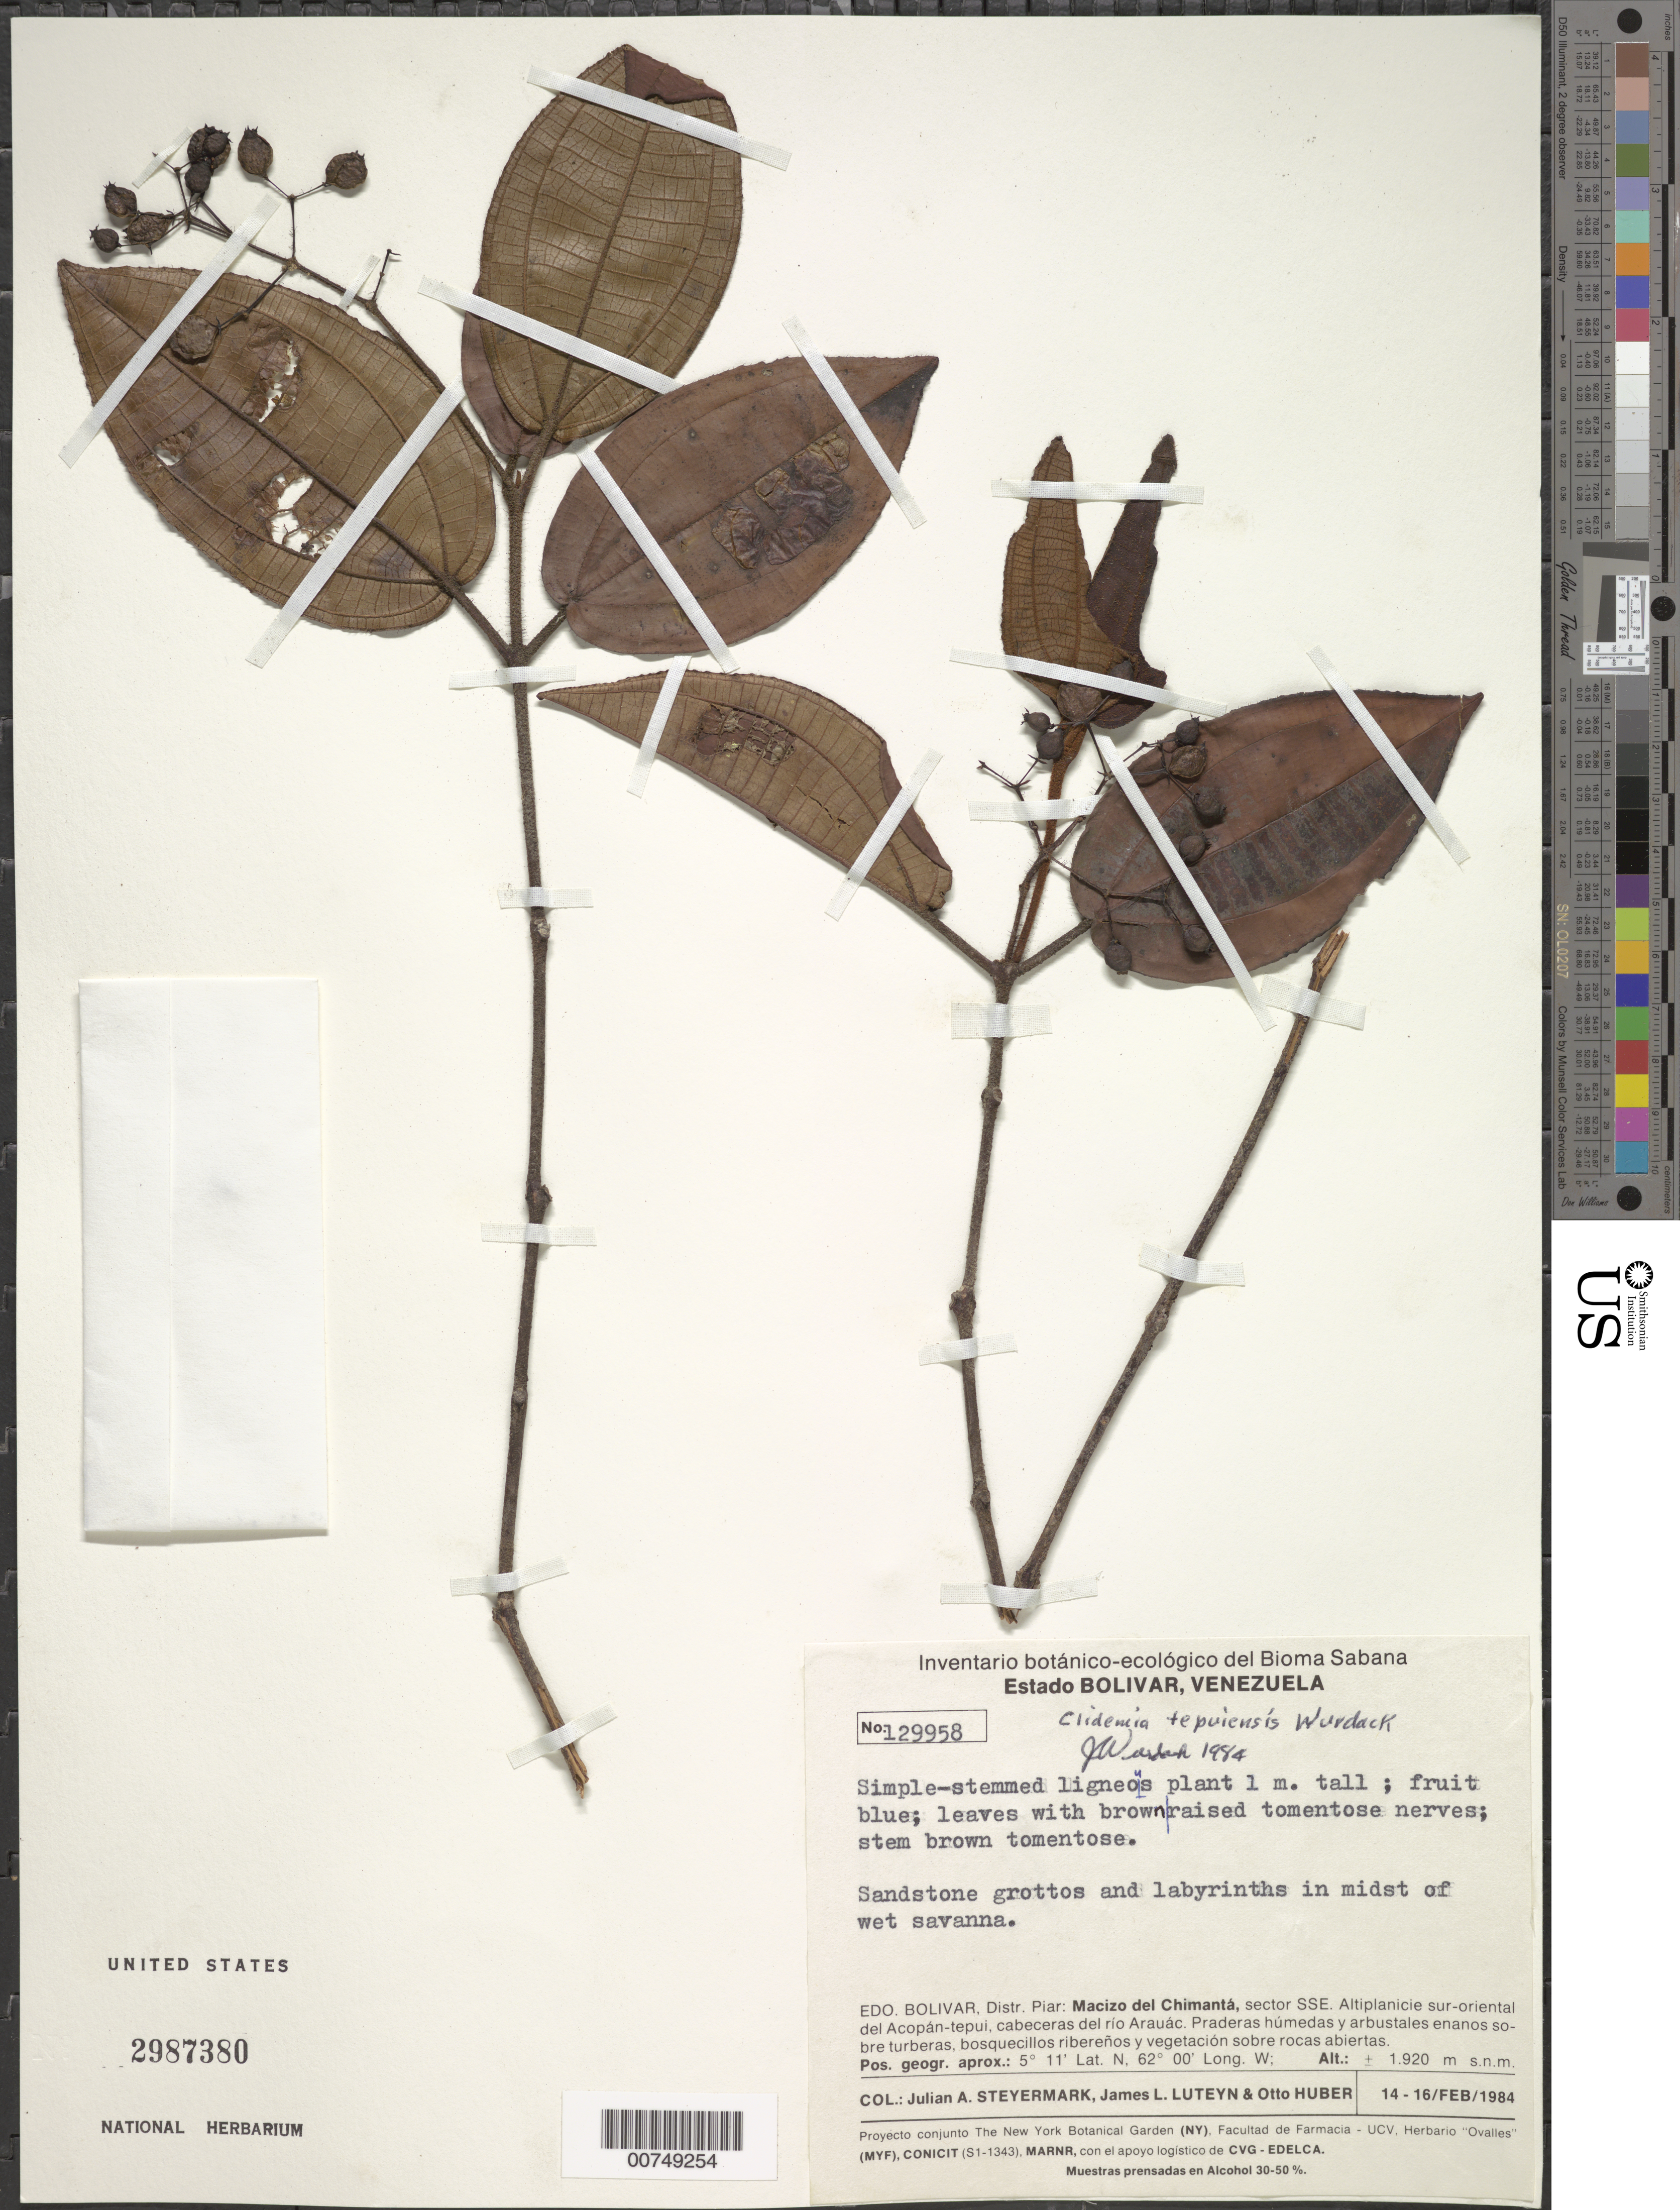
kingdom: Plantae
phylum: Tracheophyta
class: Magnoliopsida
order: Myrtales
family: Melastomataceae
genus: Clidemia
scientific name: Clidemia tepuiensis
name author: Wurdack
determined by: Wurdack, John J., (US), US (UNITED STATES)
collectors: J. Steyermark, J. L. Luteyn & O. Huber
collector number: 129958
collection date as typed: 14-Feb-84 to 16-Feb-84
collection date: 1984-02-14/1984-02-16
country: Venezuela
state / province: Bolívar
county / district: Piar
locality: Macizo del Chimantá, sector SSE. Altiplanicie sur-oriental del Acopán-tepuí, cabeceras del río Arauác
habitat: Sandstone grottos and labyrinths in midst of wet savanna; praderas húmedas y arbustales enanos sobre turberas, bosquecillos riberenos y vegetcion…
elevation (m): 1920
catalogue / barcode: US 2987380